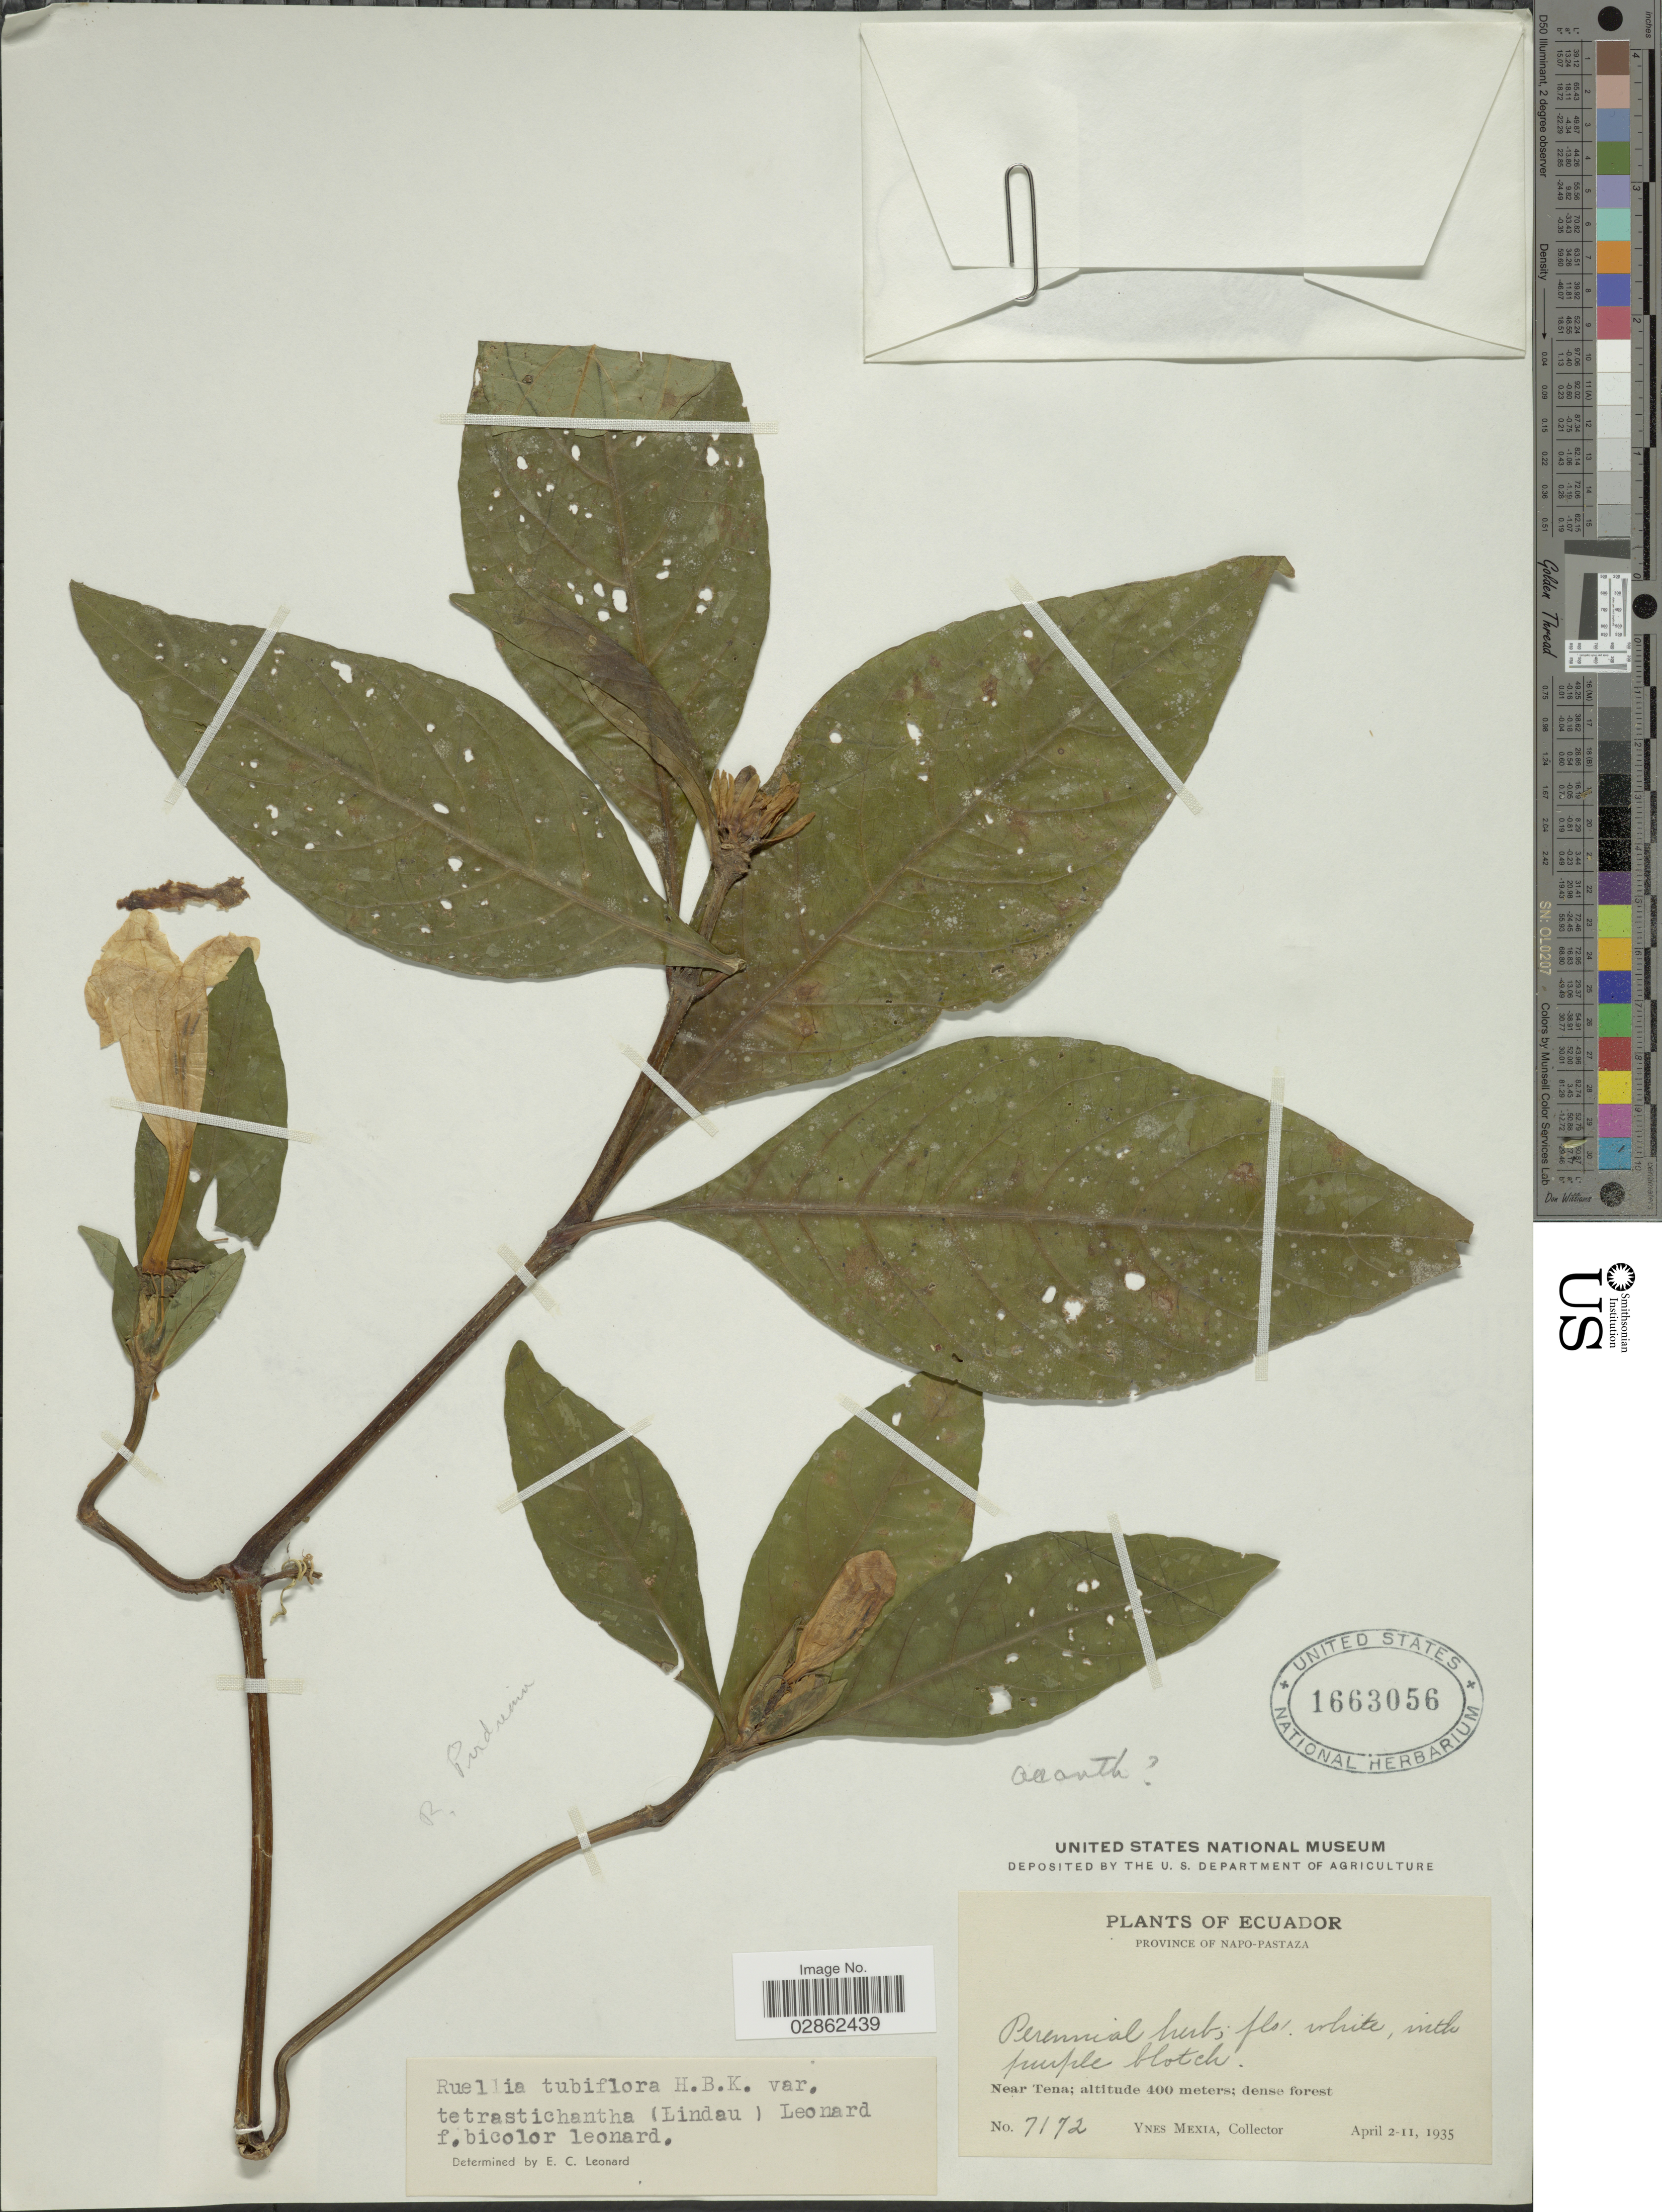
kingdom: Plantae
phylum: Tracheophyta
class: Magnoliopsida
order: Lamiales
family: Acanthaceae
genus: Ruellia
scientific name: Ruellia tubiflora f. bicolor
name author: Leonard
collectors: Y. Mexia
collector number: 7172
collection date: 1935-04-02/1935-04-11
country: Ecuador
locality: Province of Napo-Pastaza. Near Tena.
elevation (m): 400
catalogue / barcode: US 1663056